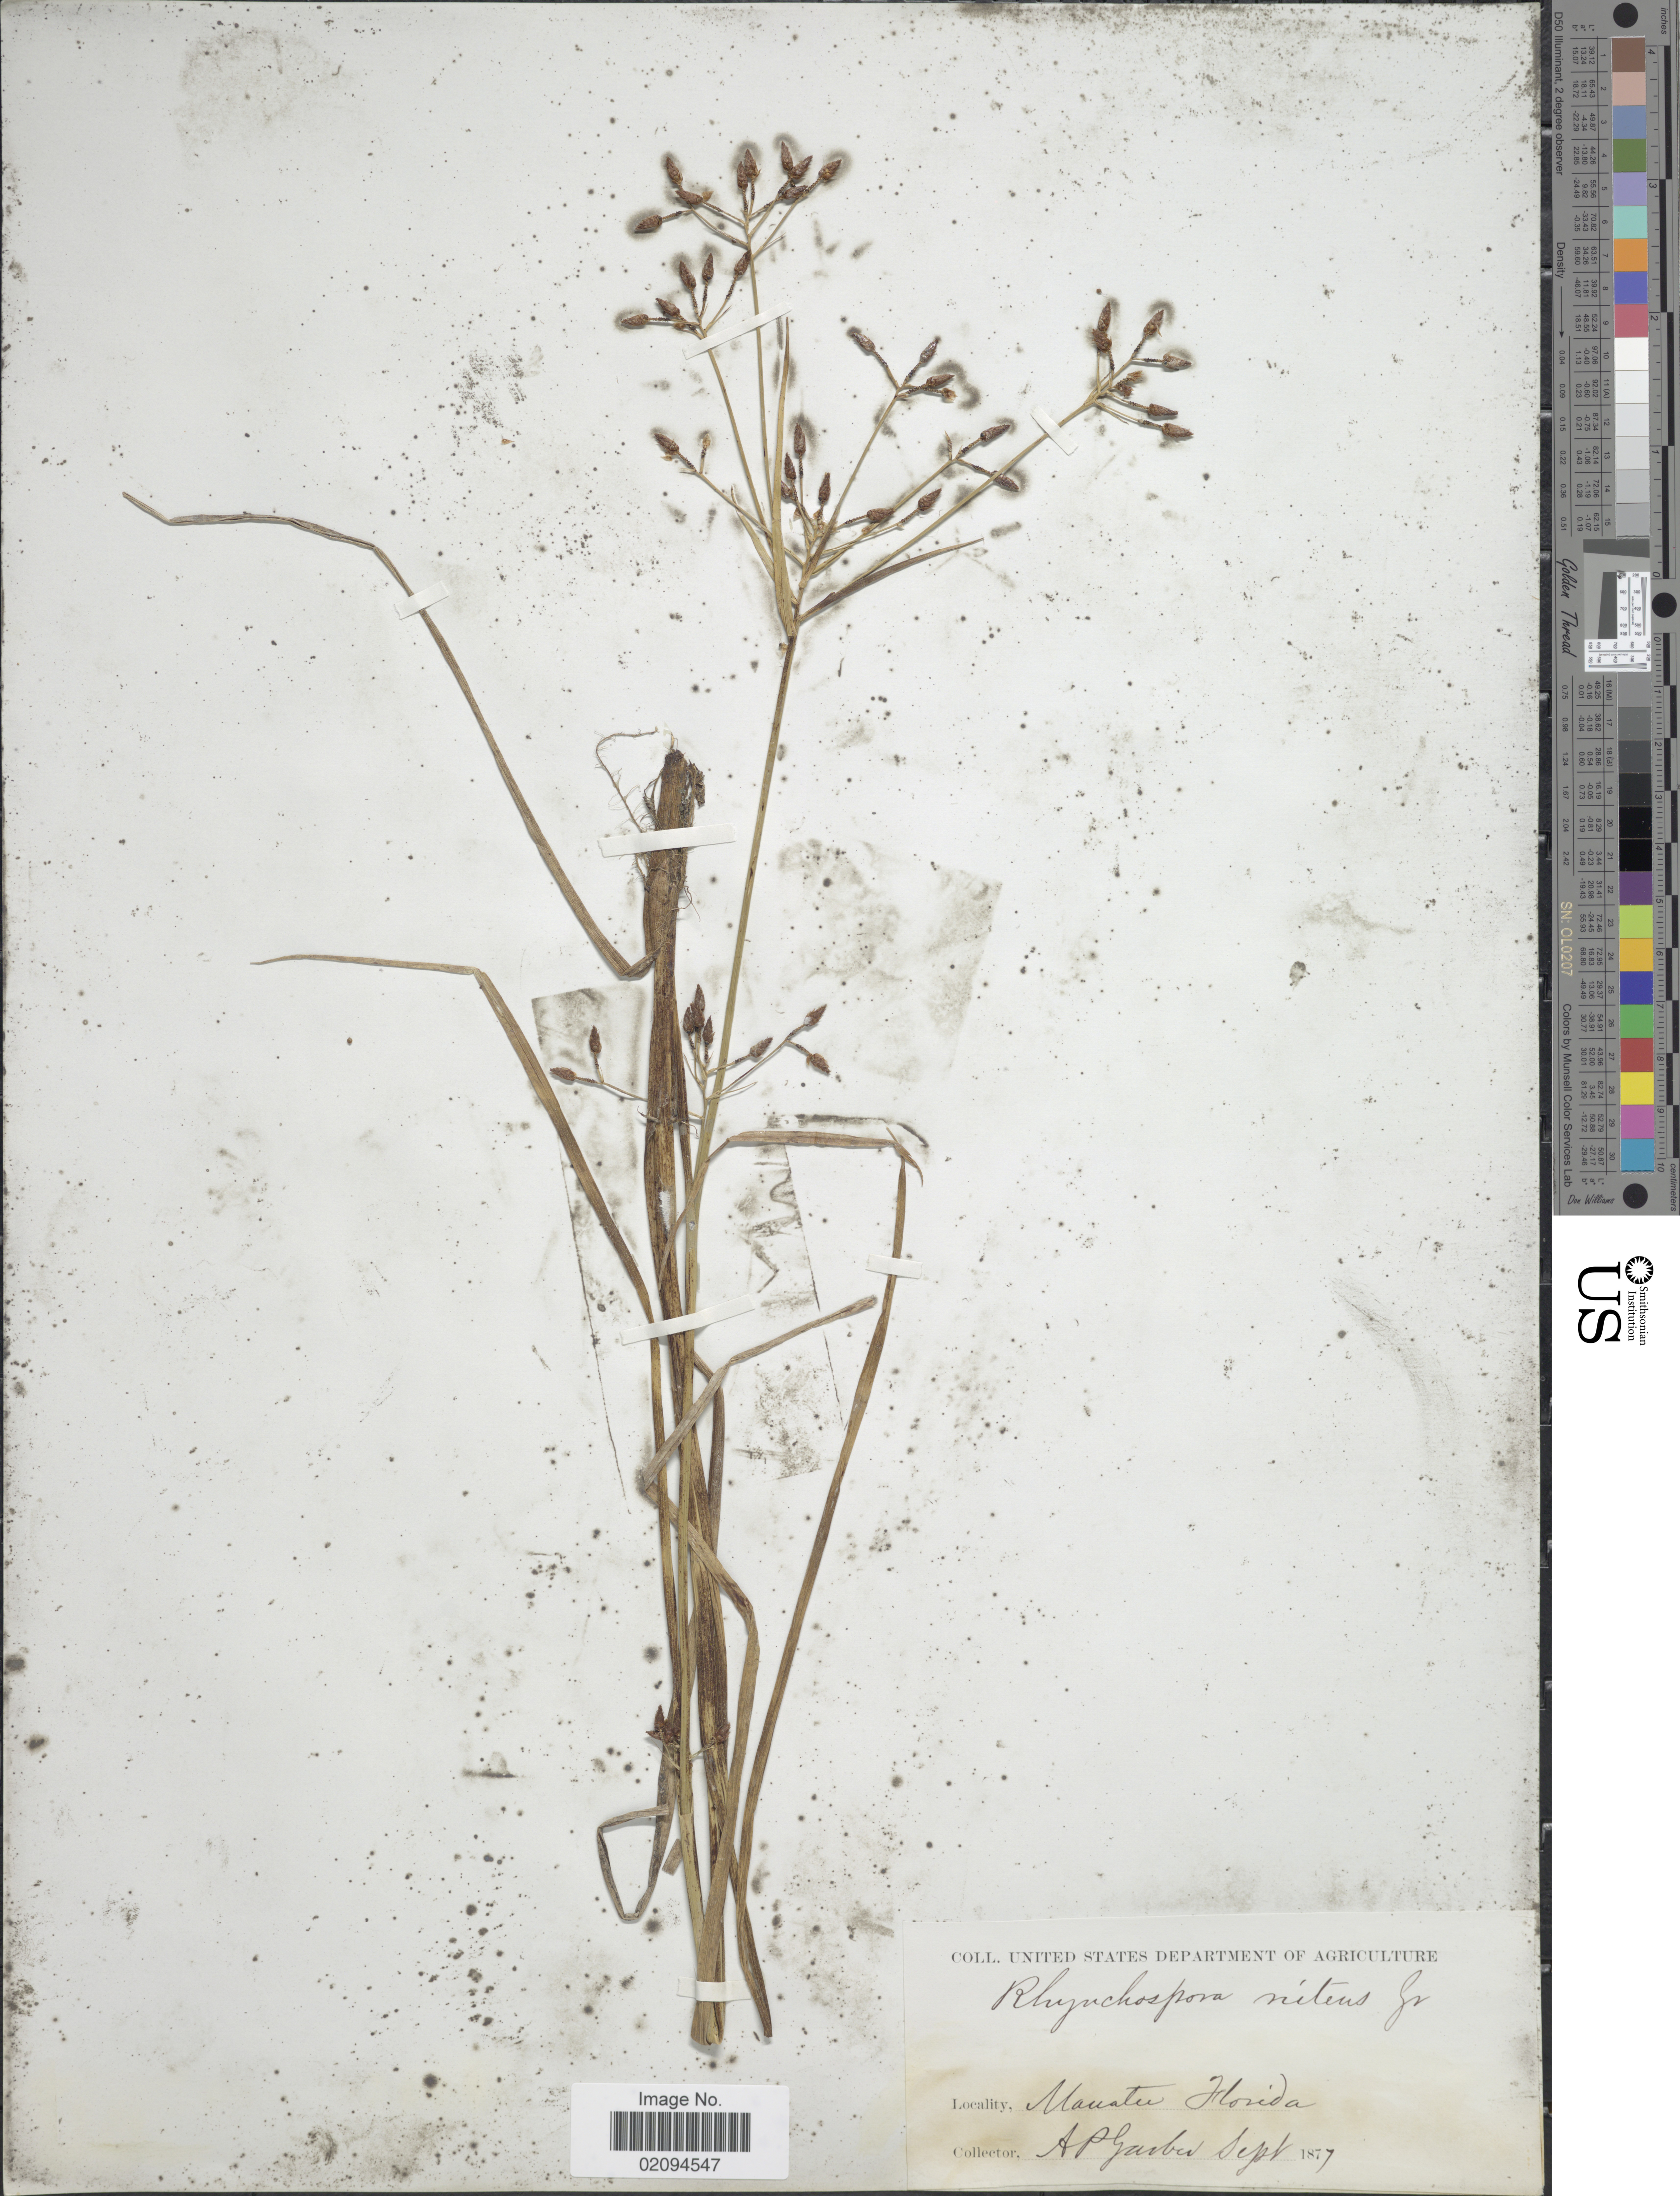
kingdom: Plantae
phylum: Tracheophyta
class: Liliopsida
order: Poales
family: Cyperaceae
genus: Rhynchospora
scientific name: Rhynchospora nitens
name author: (Vahl) A. Gray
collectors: A. P. Garber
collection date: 1877-09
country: United States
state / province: Florida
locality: Manatee